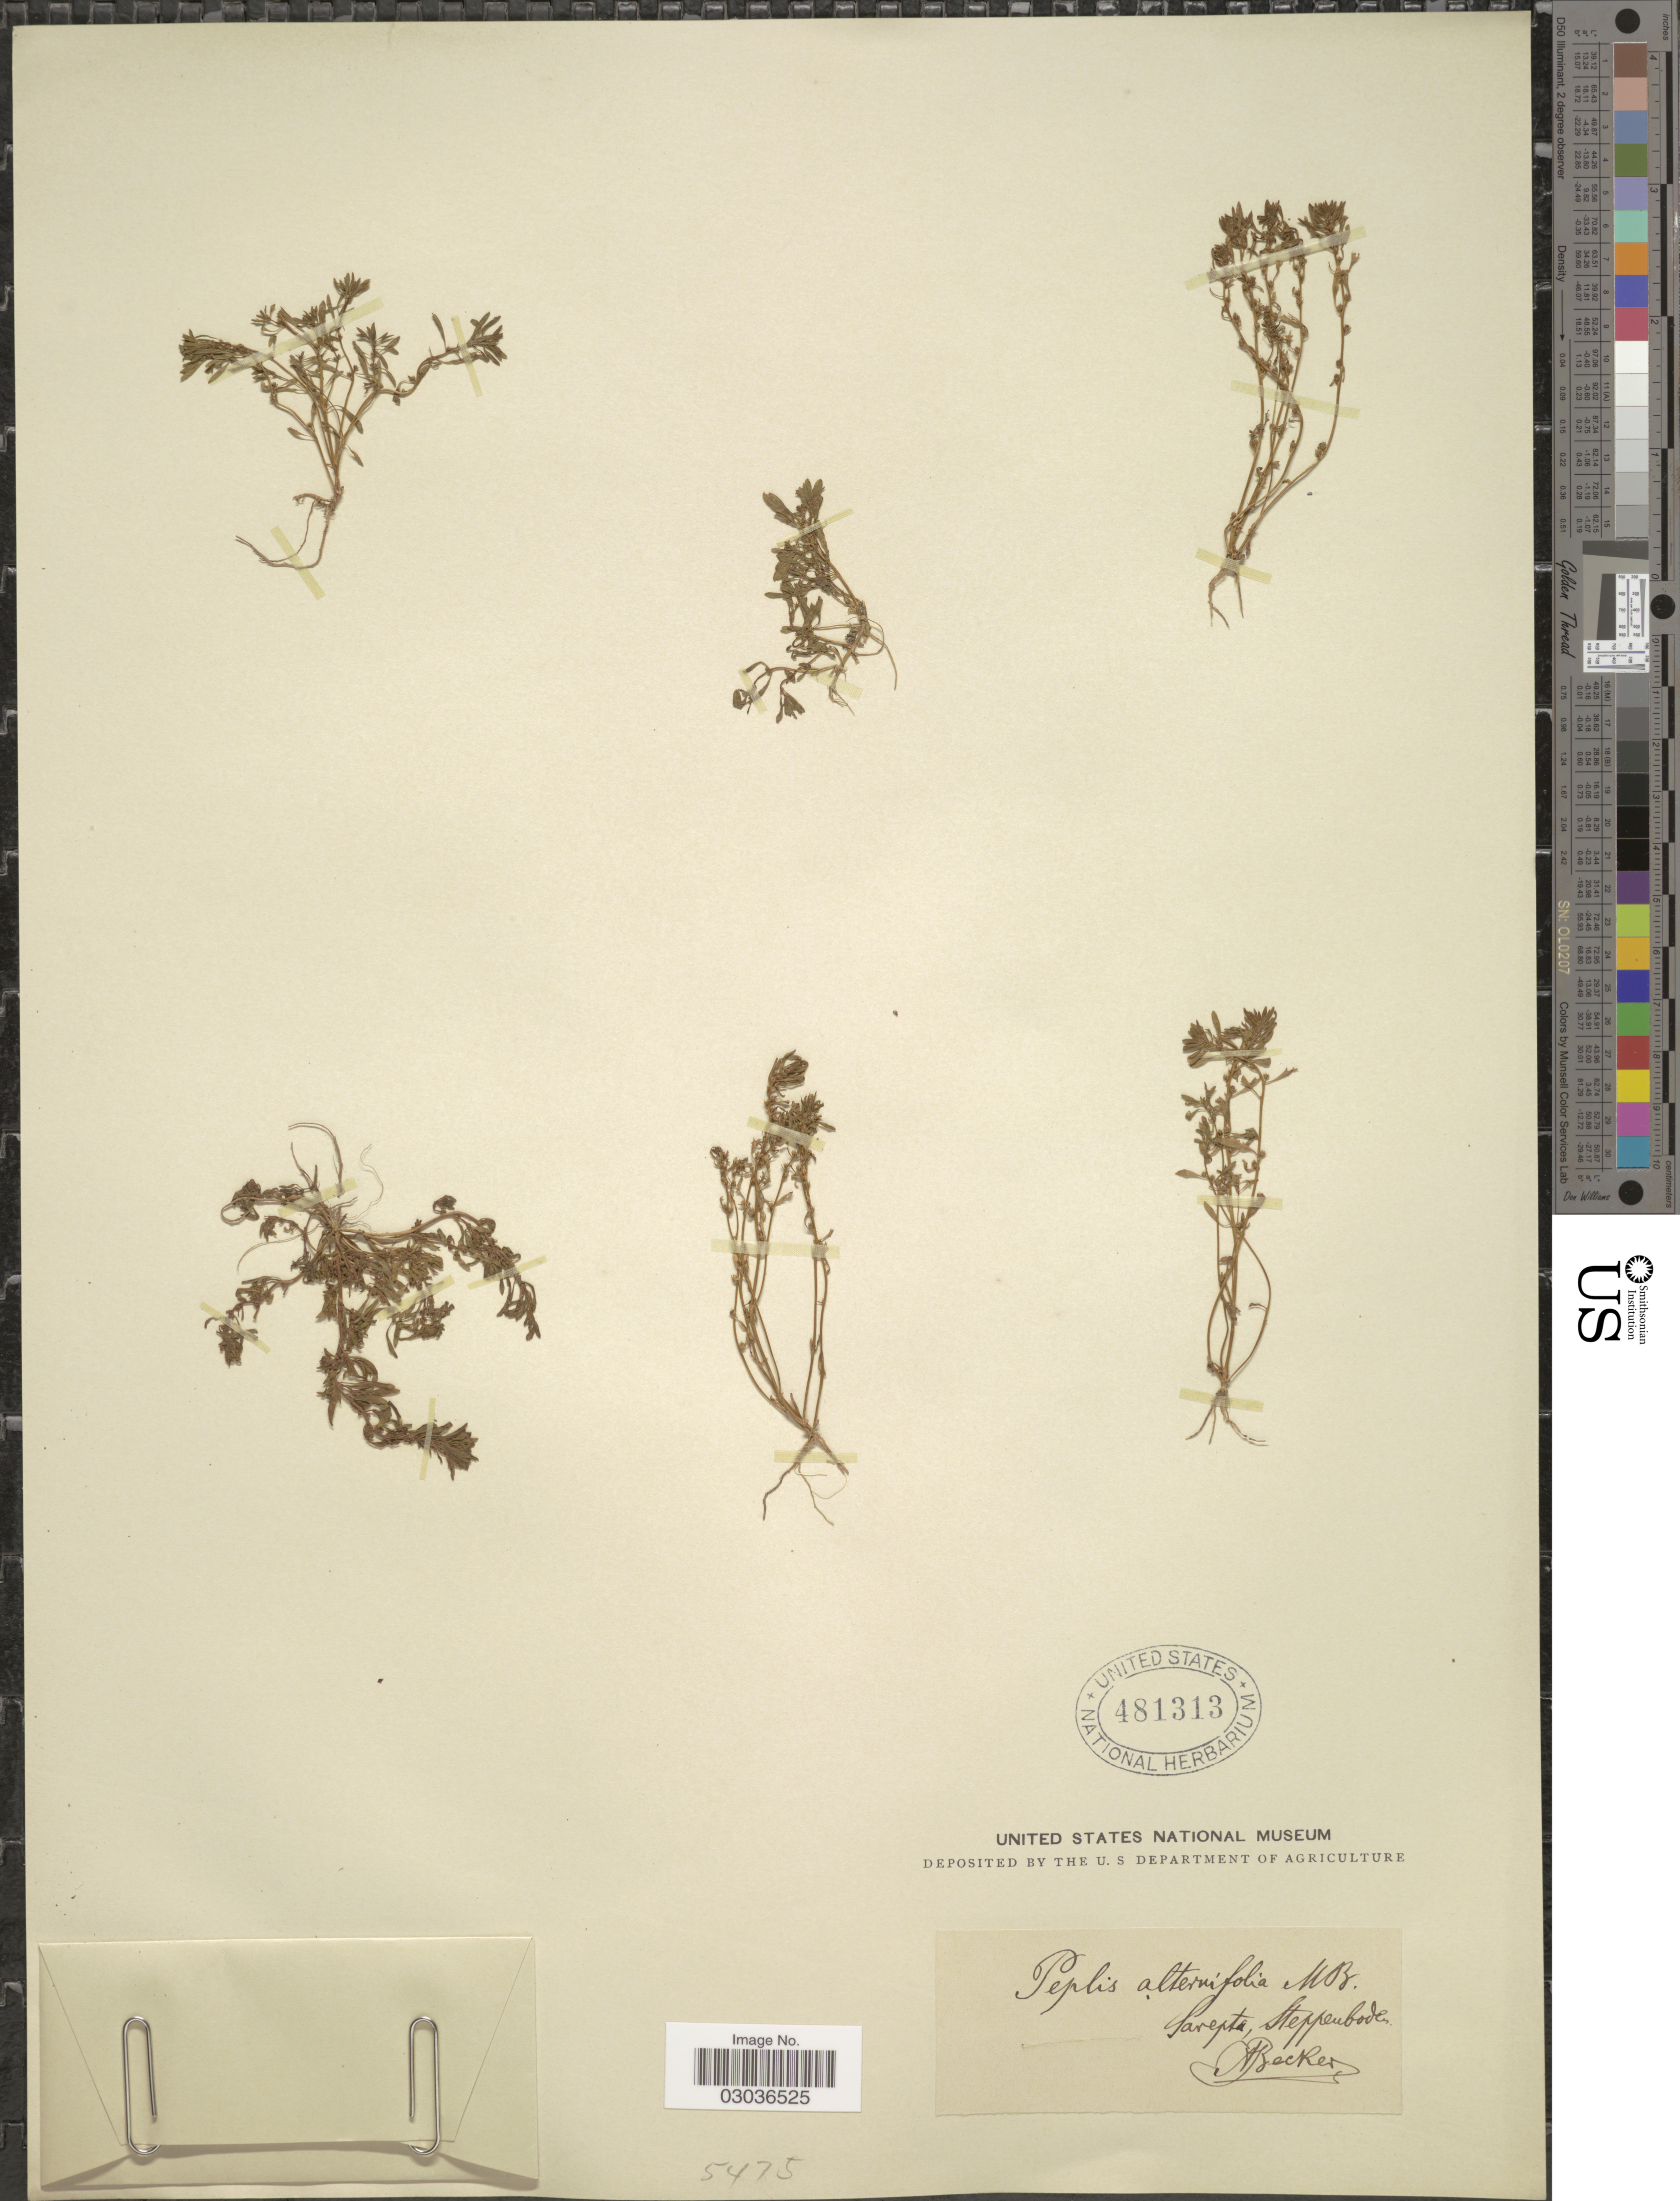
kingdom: Plantae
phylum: Tracheophyta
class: Magnoliopsida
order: Myrtales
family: Lythraceae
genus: Lythrum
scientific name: Lythrum volgense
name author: D.A. Webb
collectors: A. Becker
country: Russian Federation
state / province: Volgograd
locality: Sarepta, Steppenbode.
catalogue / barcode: US 481313